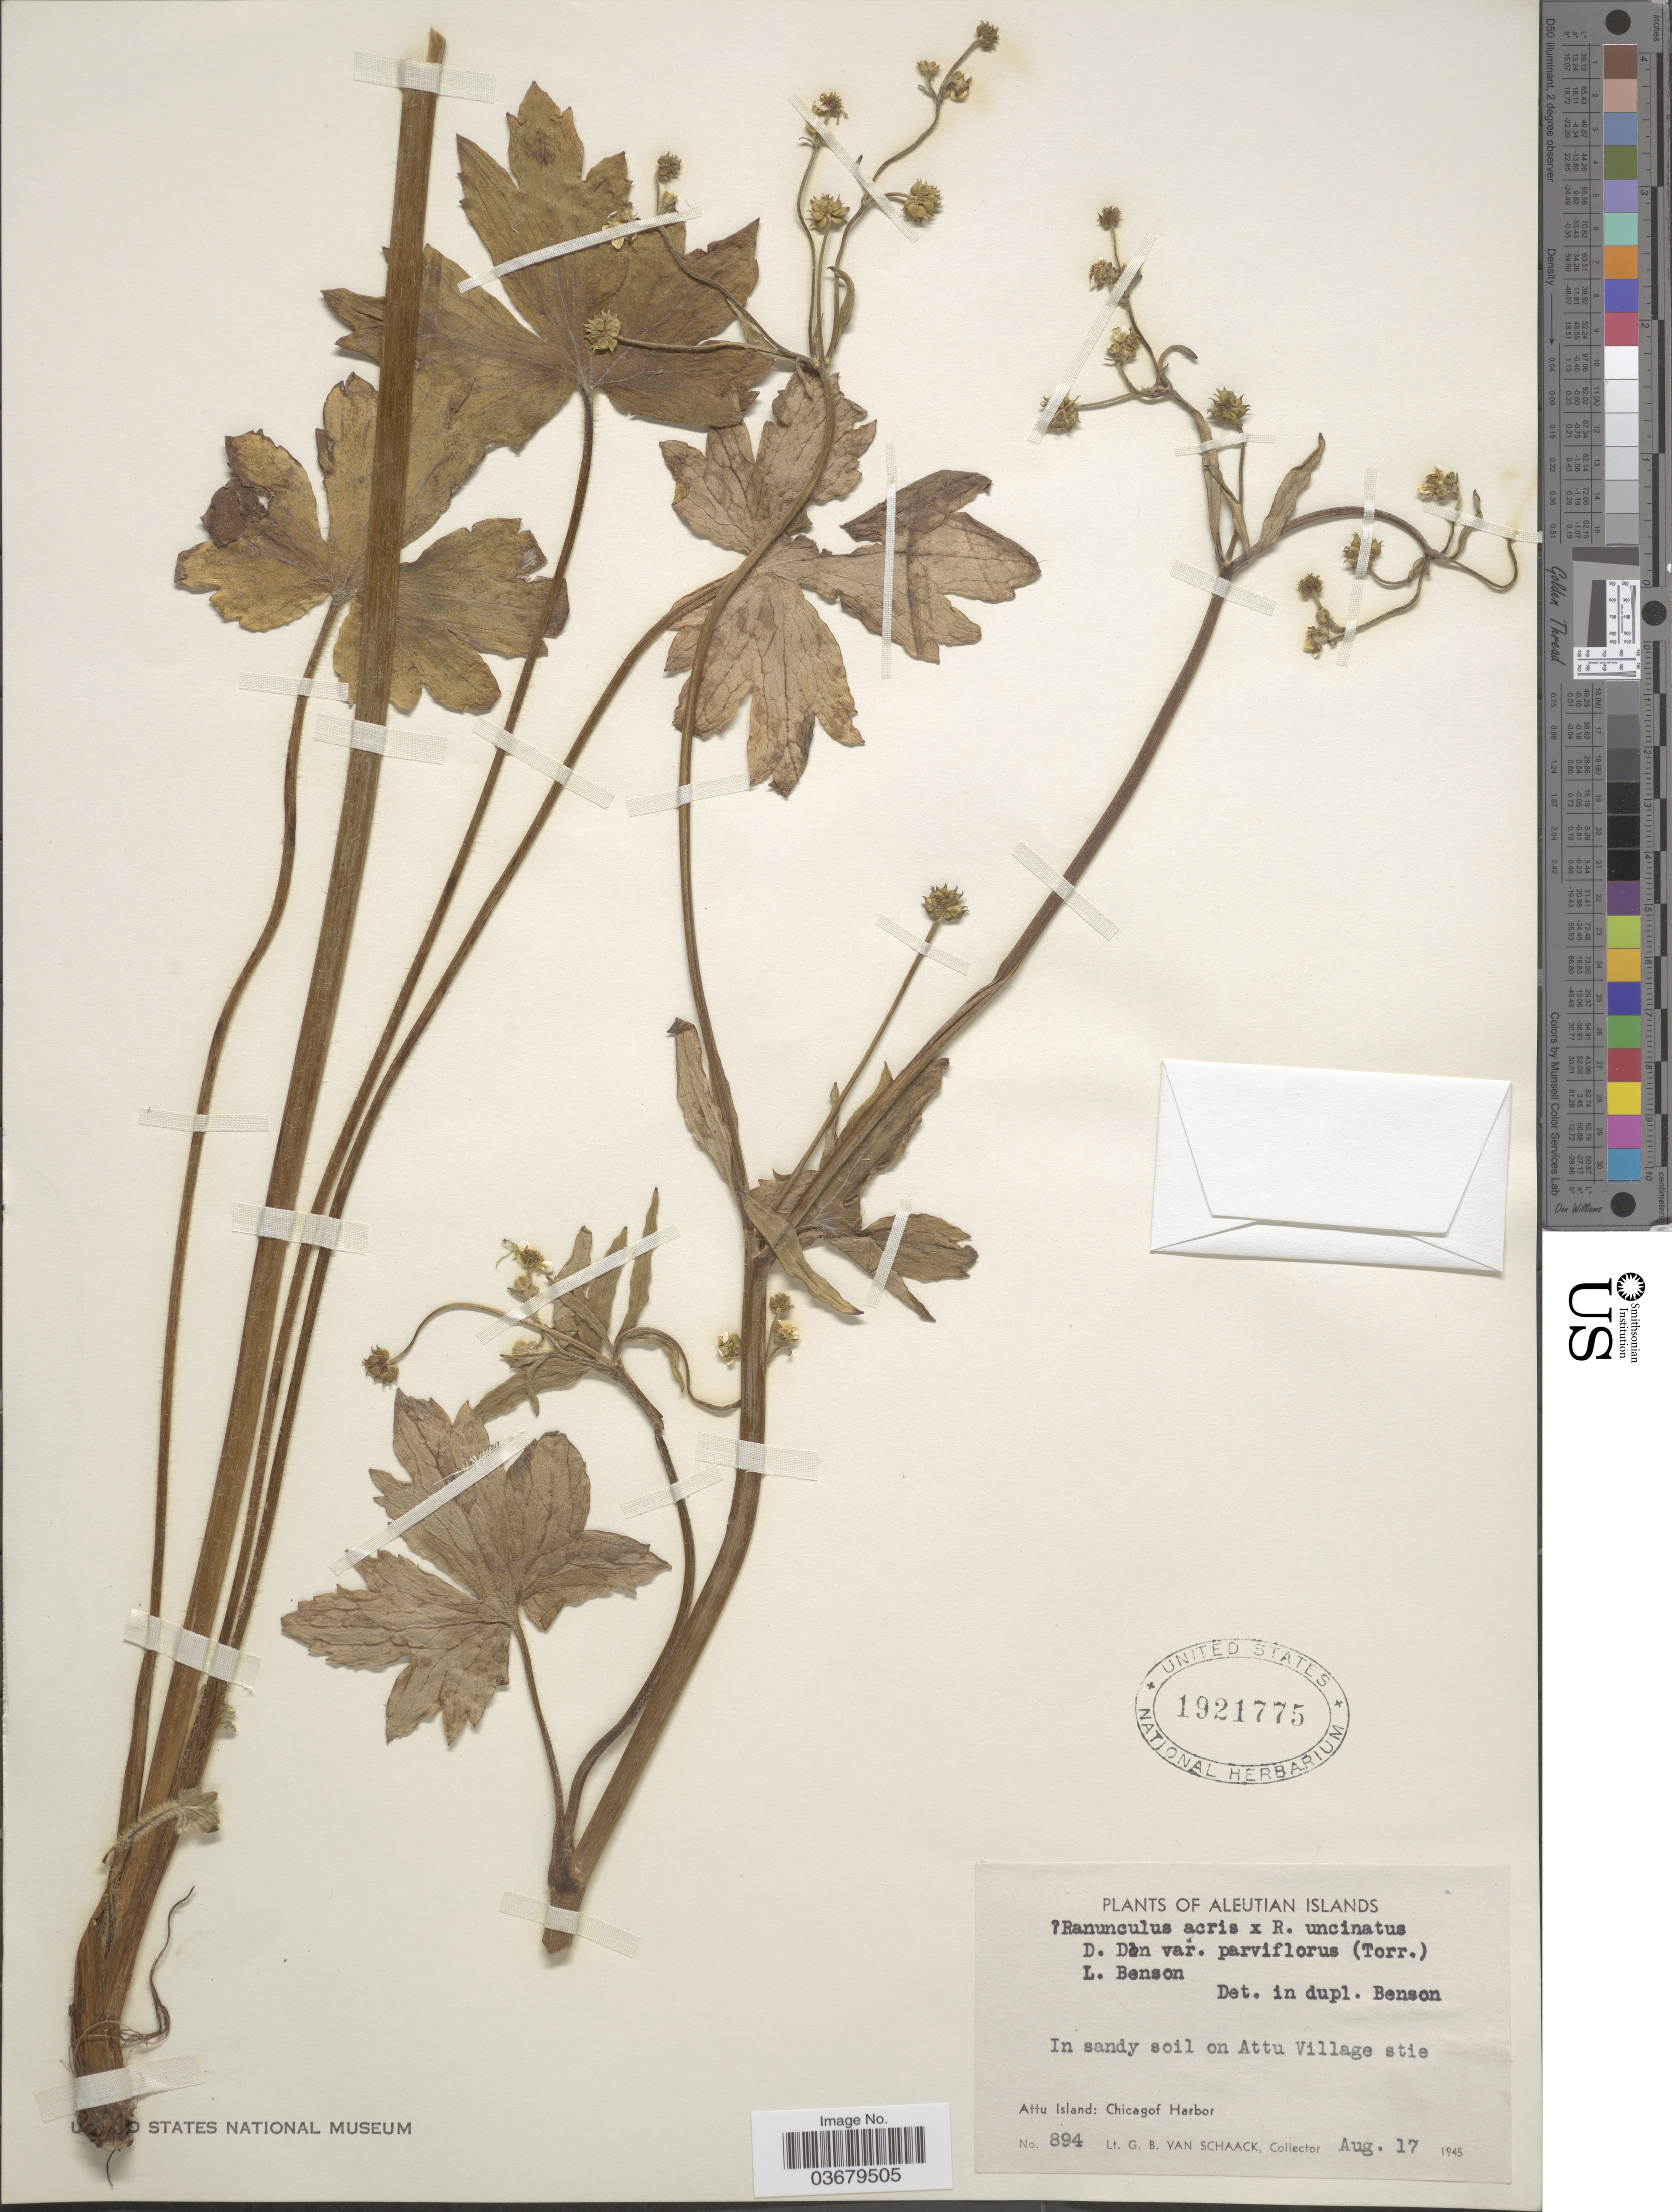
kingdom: Plantae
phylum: Tracheophyta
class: Magnoliopsida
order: Ranunculales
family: Ranunculaceae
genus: Ranunculus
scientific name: Ranunculus acris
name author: L.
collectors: G. Van Schaack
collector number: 894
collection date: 1945-08-17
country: United States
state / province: Alaska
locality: Aleutian Islands. On Attu Village site. Attu Island: Chicagof Harbor.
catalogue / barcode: US 1921775